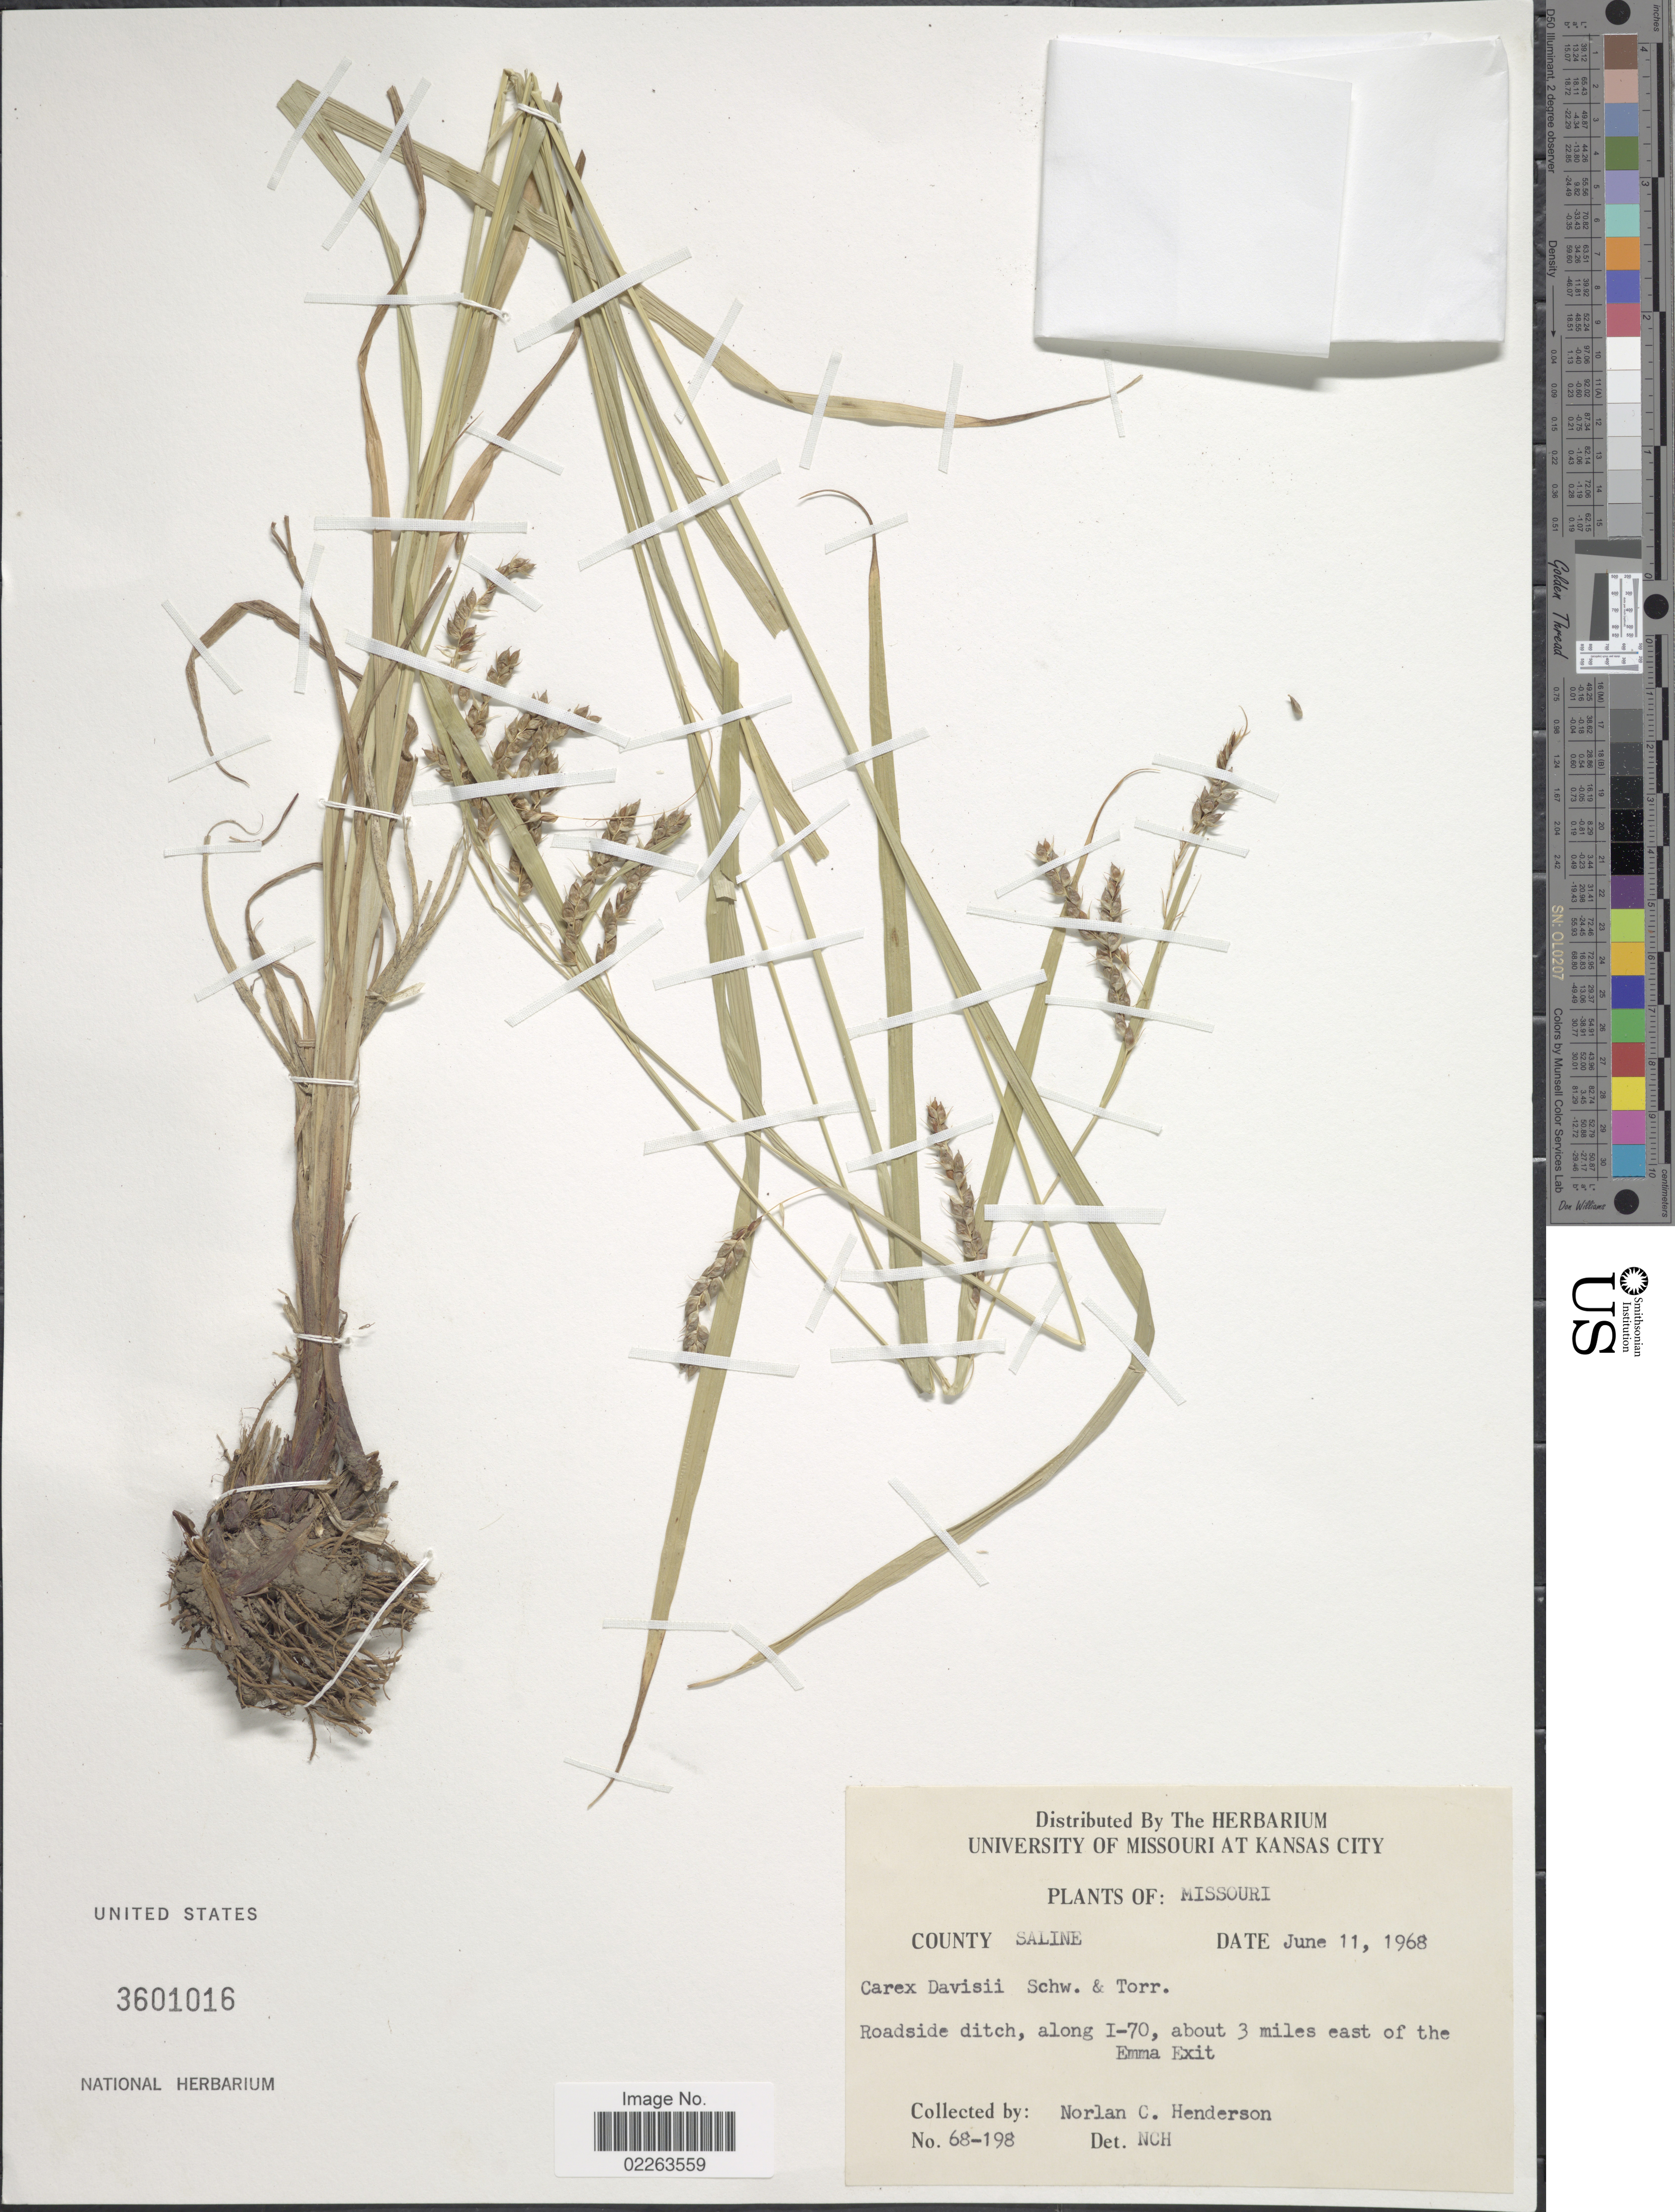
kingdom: Plantae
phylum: Tracheophyta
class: Liliopsida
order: Poales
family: Cyperaceae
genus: Carex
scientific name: Carex davisii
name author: Schwein. & Torr.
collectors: N. C. Henderson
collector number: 68-198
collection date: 1968-06-11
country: United States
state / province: Missouri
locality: County Saline. Roadside ditch, along I-70, about 3 miles east of the Emma Exit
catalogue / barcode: US 3601016